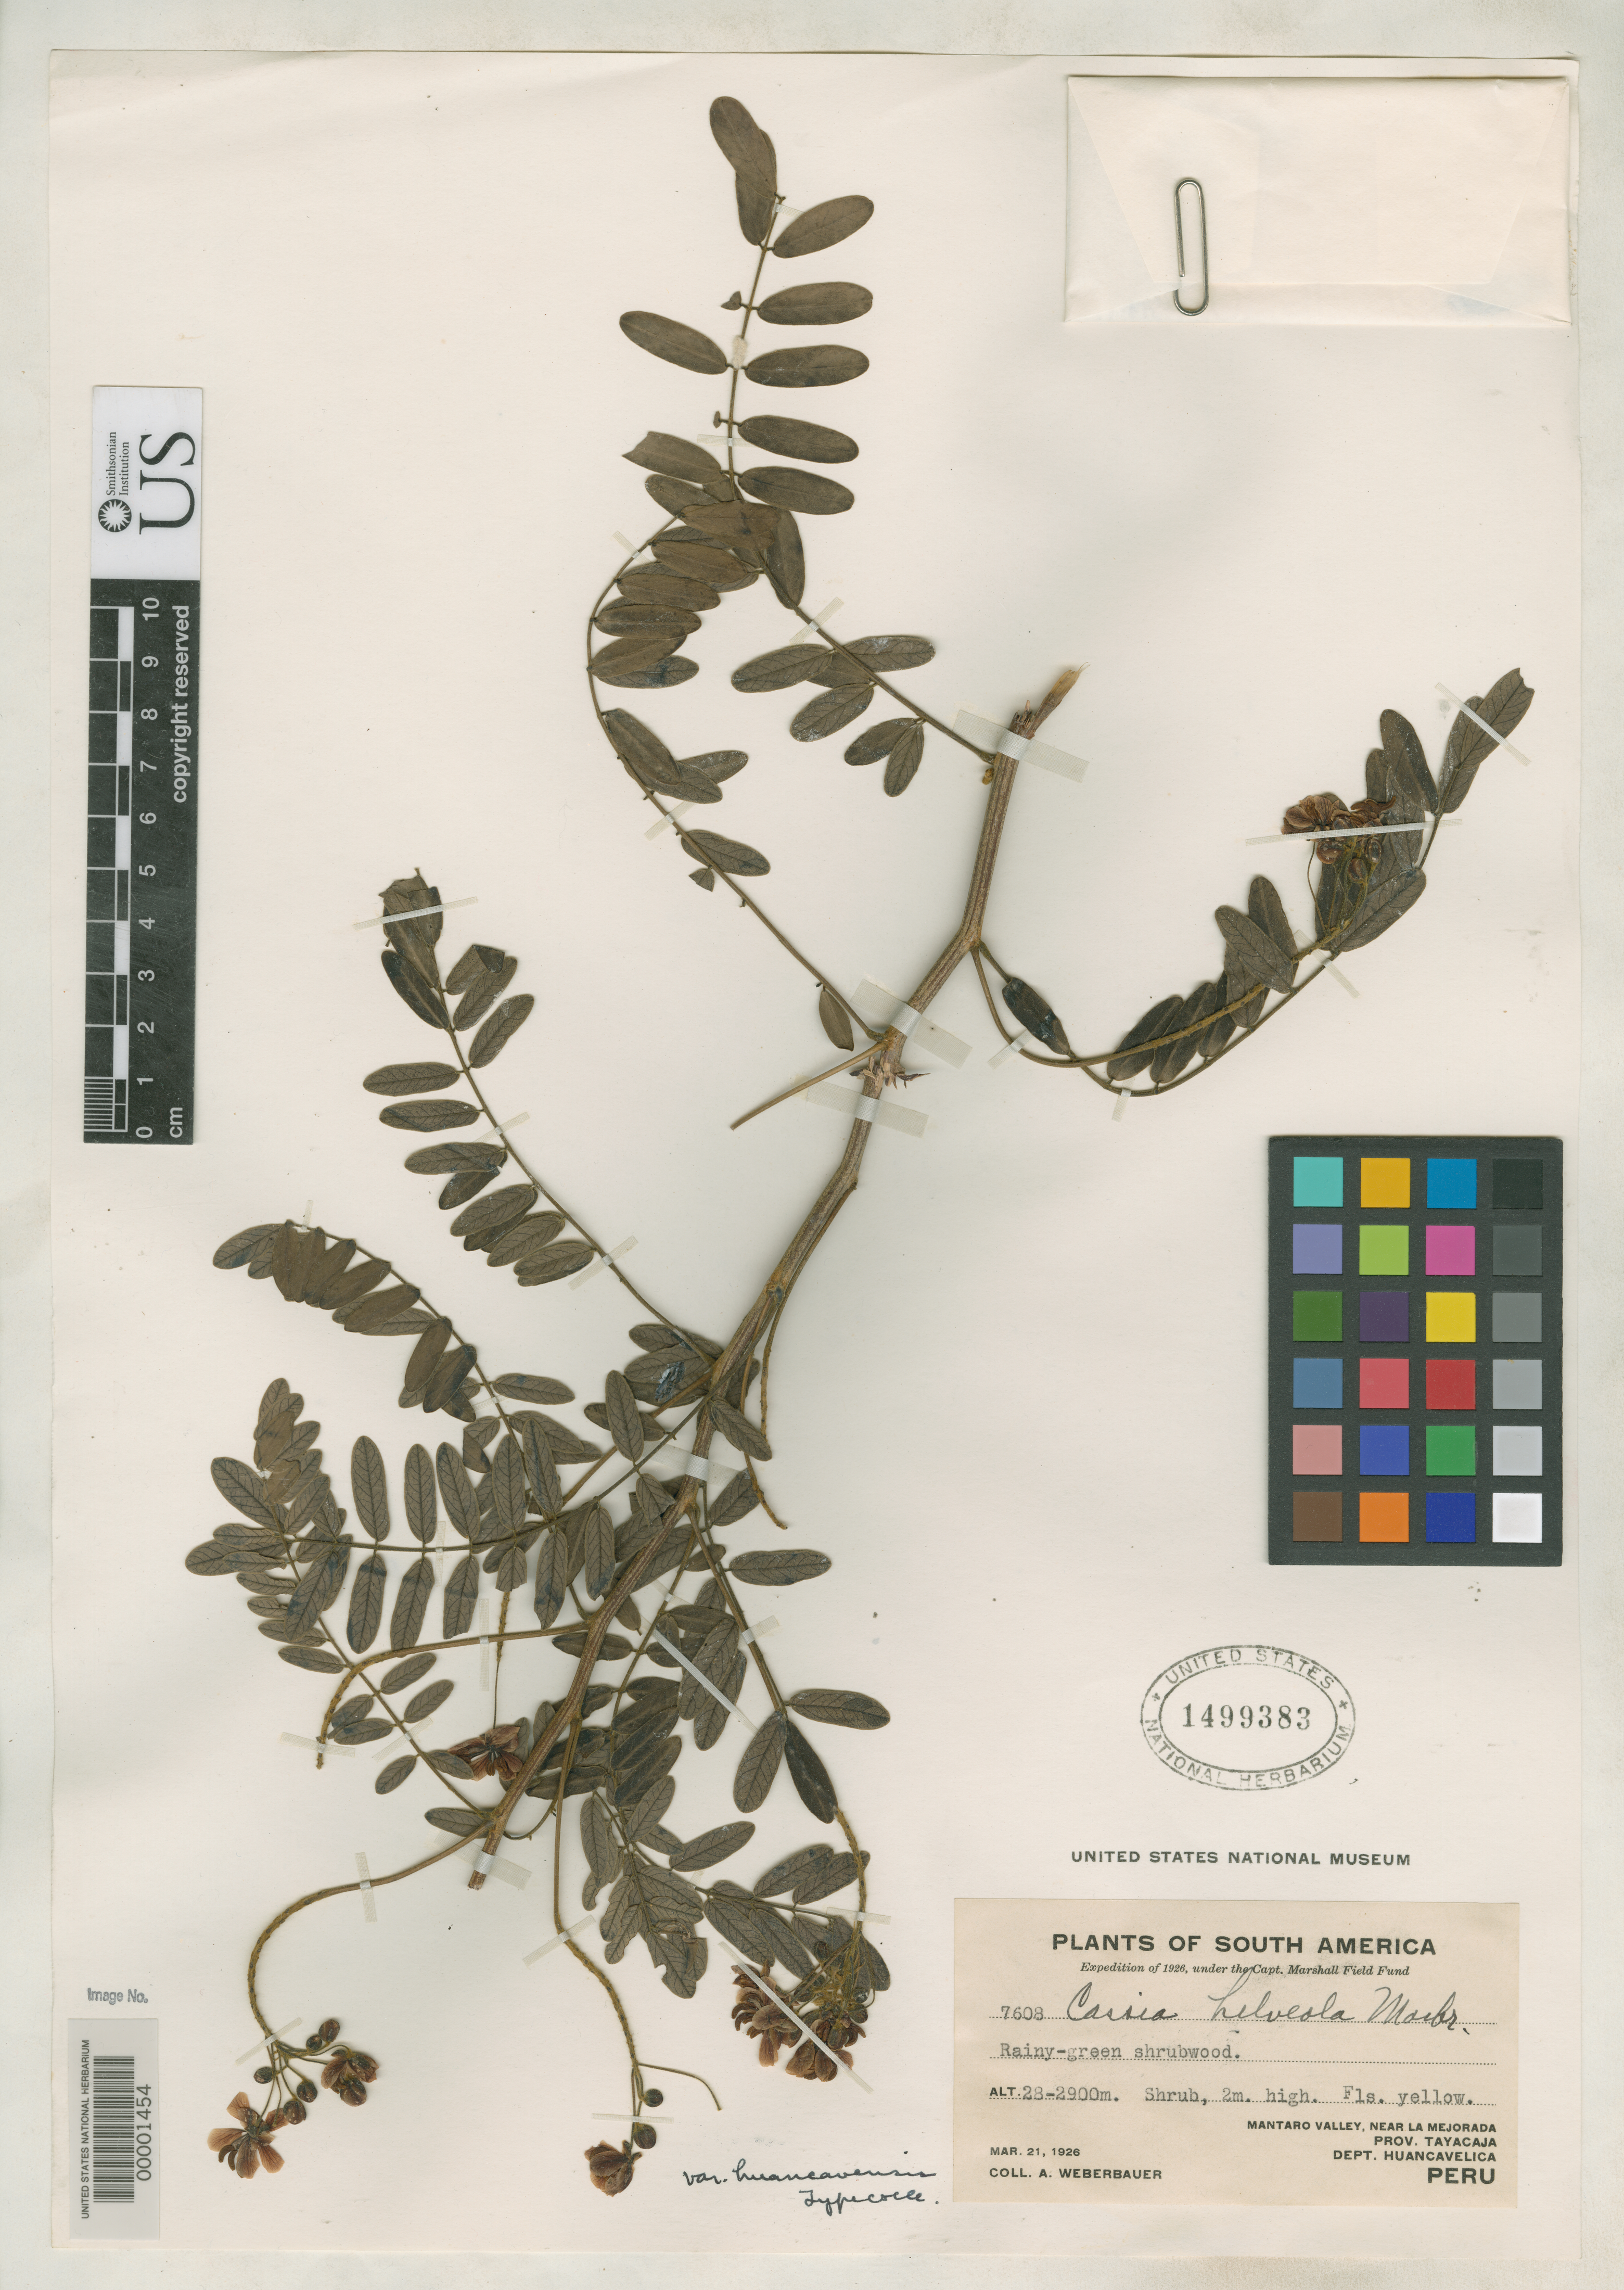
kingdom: Plantae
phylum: Tracheophyta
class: Magnoliopsida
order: Fabales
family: Fabaceae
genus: Cassia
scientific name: Cassia helveola var. huancavensis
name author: J.F. Macbr.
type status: Isotype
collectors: A. Weberbauer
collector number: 7608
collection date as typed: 21 Mar 1926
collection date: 1926-03-21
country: Peru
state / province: Huancavelica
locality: Montaro Valley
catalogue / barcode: US 1499383